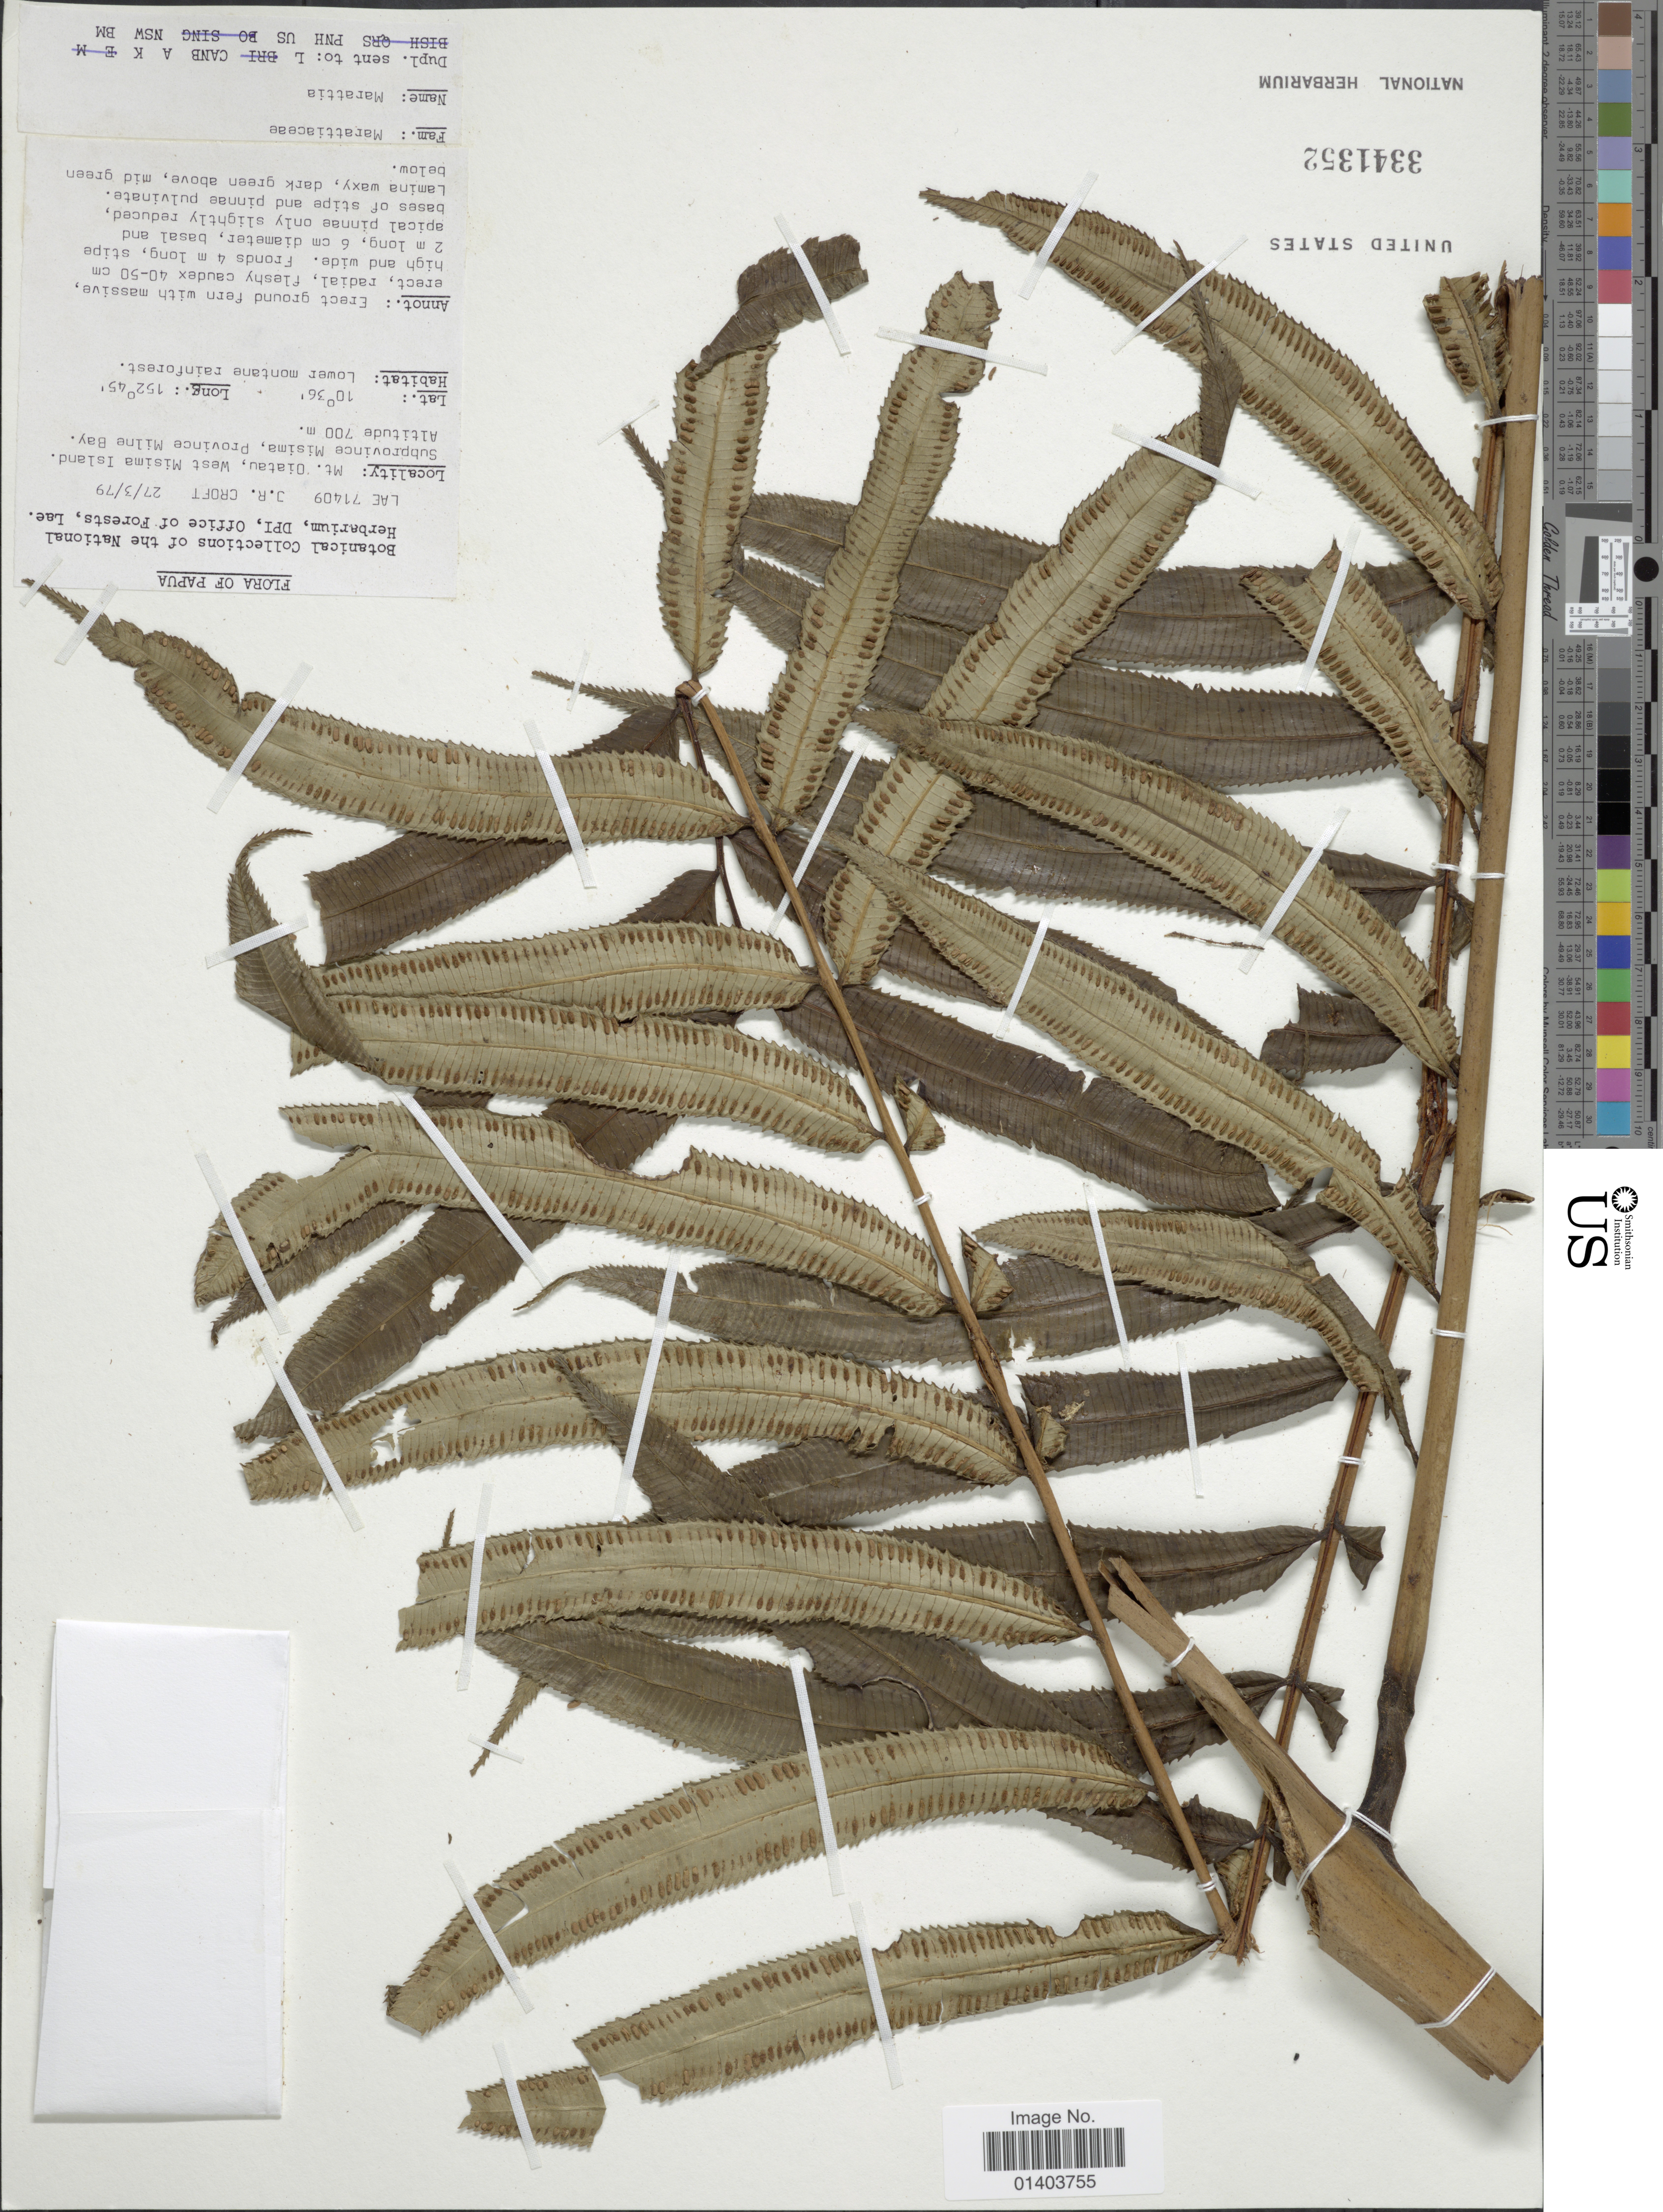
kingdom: Plantae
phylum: Tracheophyta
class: Polypodiopsida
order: Marattiales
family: Marattiaceae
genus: Ptisana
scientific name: Ptisana sp.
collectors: J. R. Croft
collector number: LAE 71409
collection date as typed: Transcribed d/m/y: 27/3/79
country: Papua New Guinea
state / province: Milne Bay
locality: Mt Oiatau,West Misima Island. Subbprovince Misima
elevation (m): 700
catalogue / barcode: US 3341352